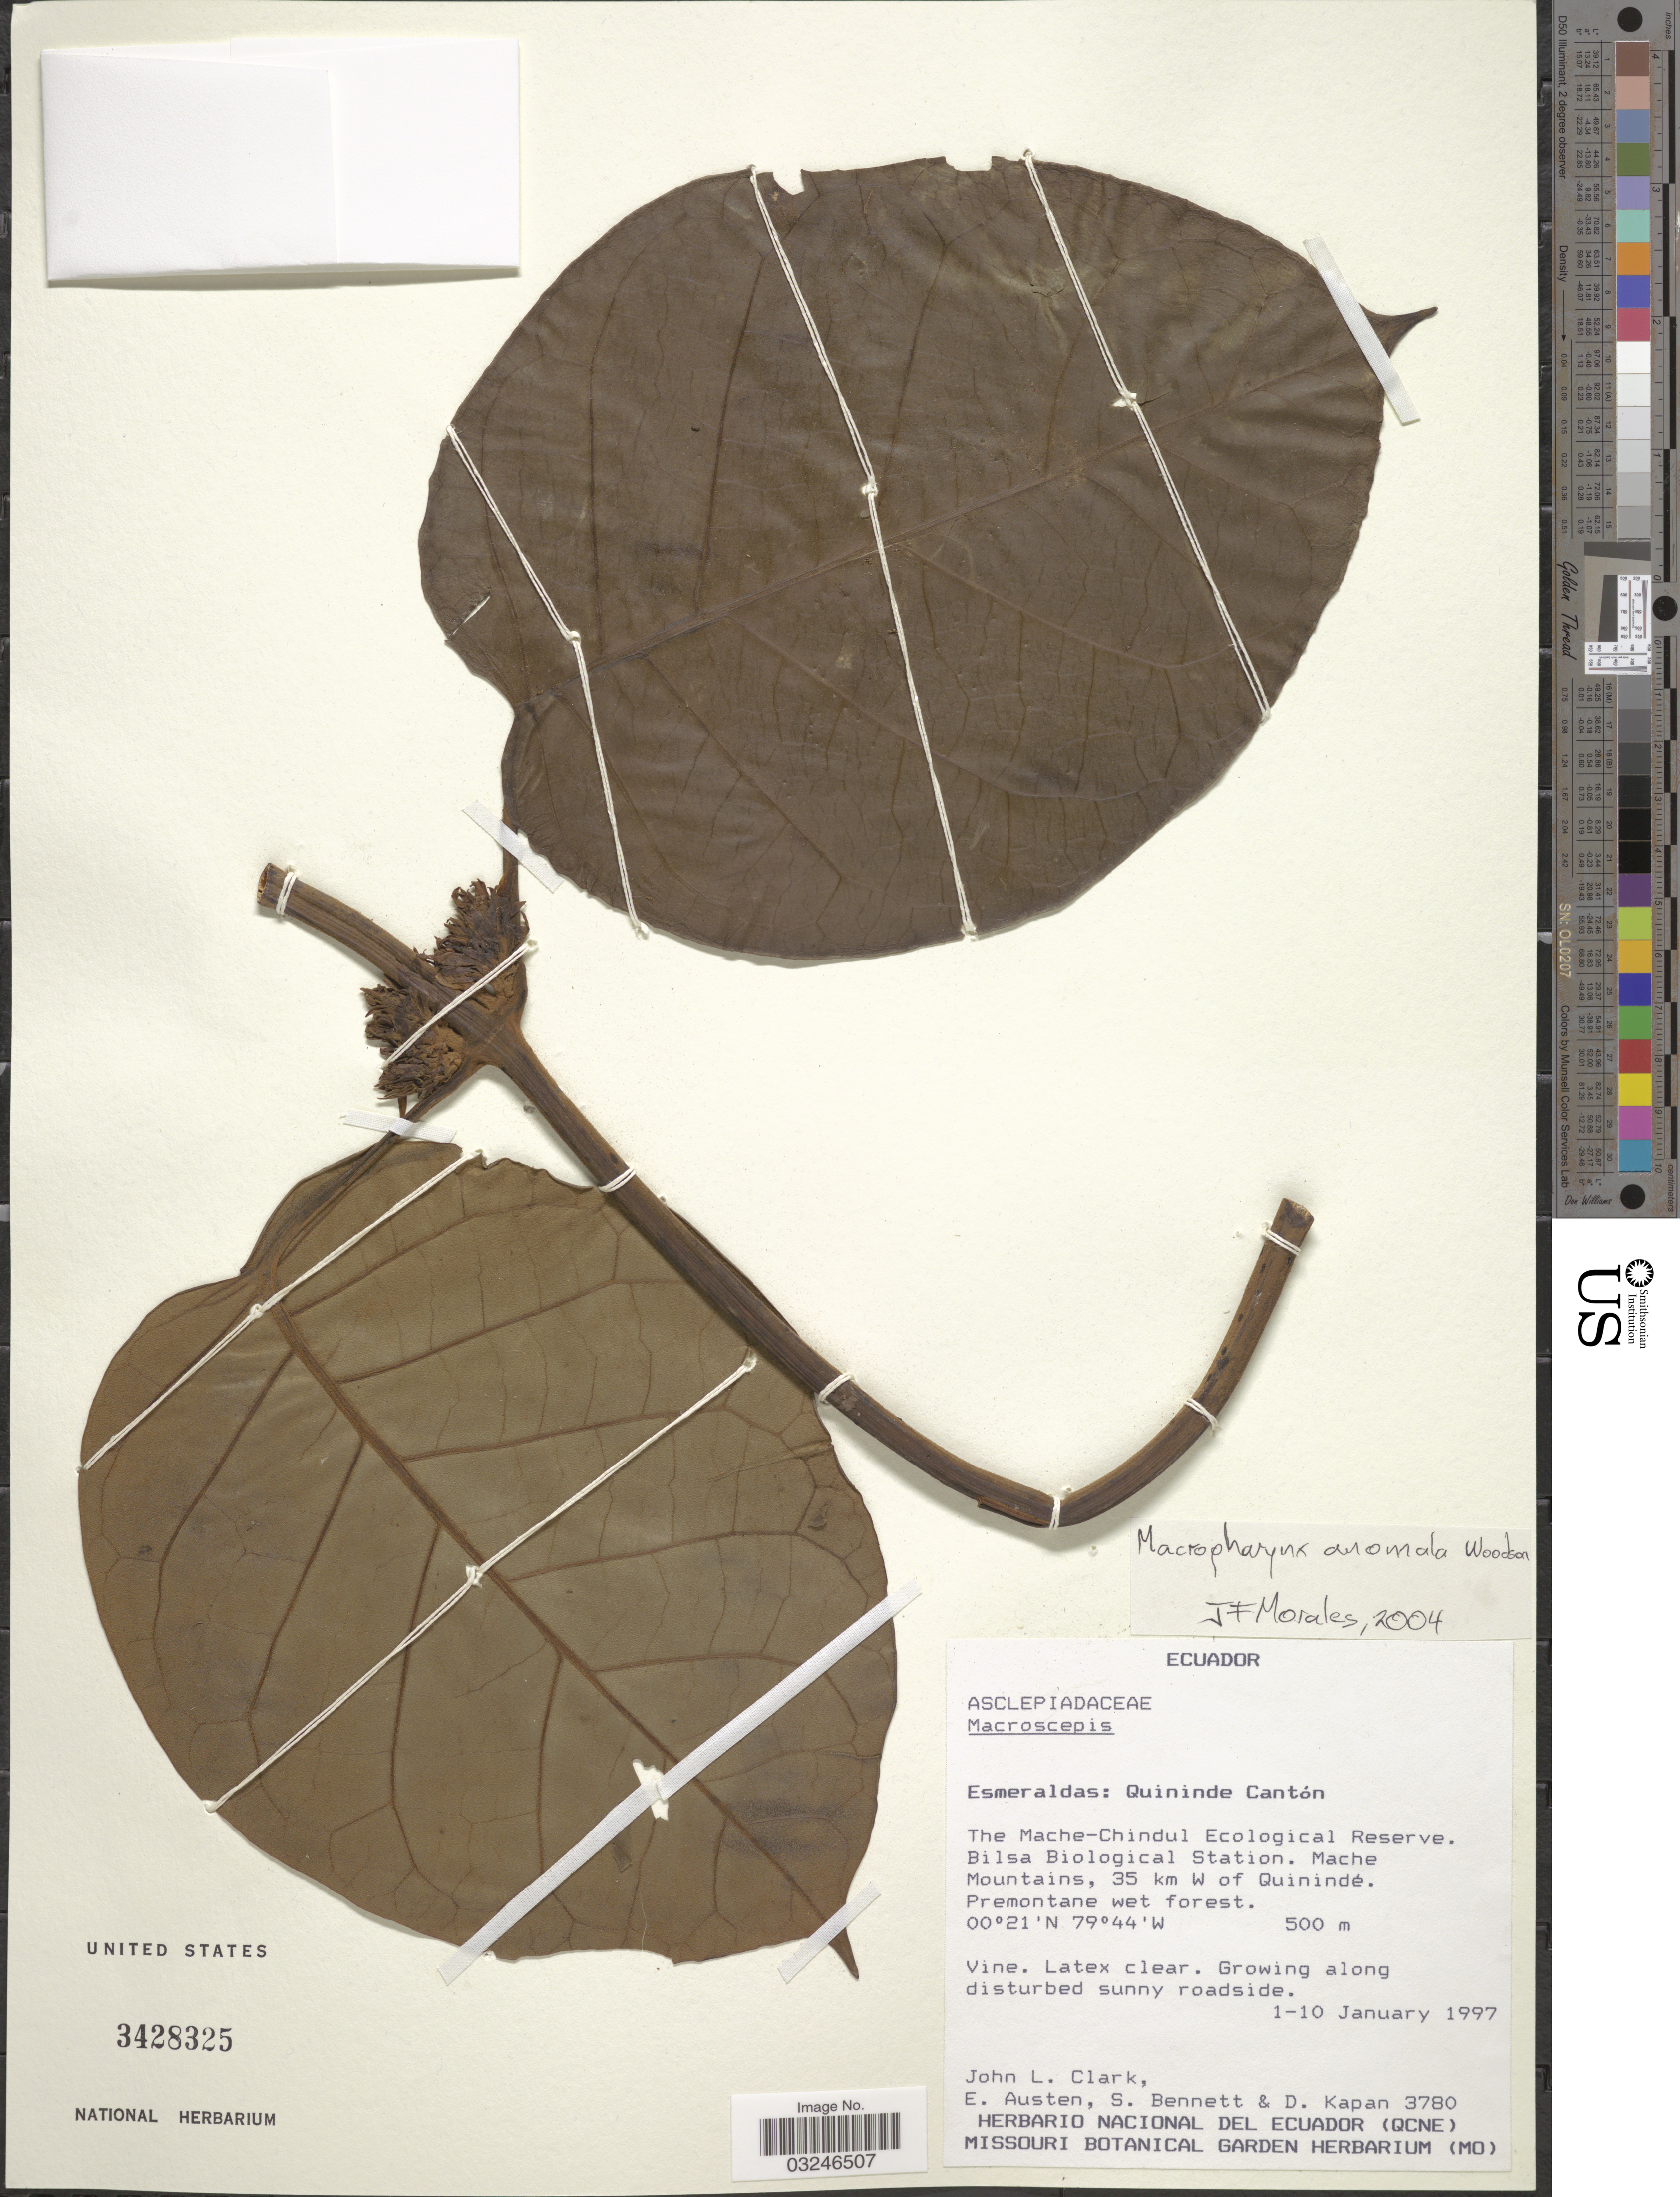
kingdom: Plantae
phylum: Tracheophyta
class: Magnoliopsida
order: Gentianales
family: Apocynaceae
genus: Macropharynx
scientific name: Macropharynx anomala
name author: Woodson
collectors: J. L. Clark, E. Austen, S. Bennett & D. Kapan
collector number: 3780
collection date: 1997-01-01/1997-01-10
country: Ecuador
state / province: Esmeraldas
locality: Quininde Cantón. The Mache-Chindul Ecological Reserve. Bilsa Biological Station. Mache Mountains, 35 km W of Quinindé.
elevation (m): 500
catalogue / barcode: US 3428325